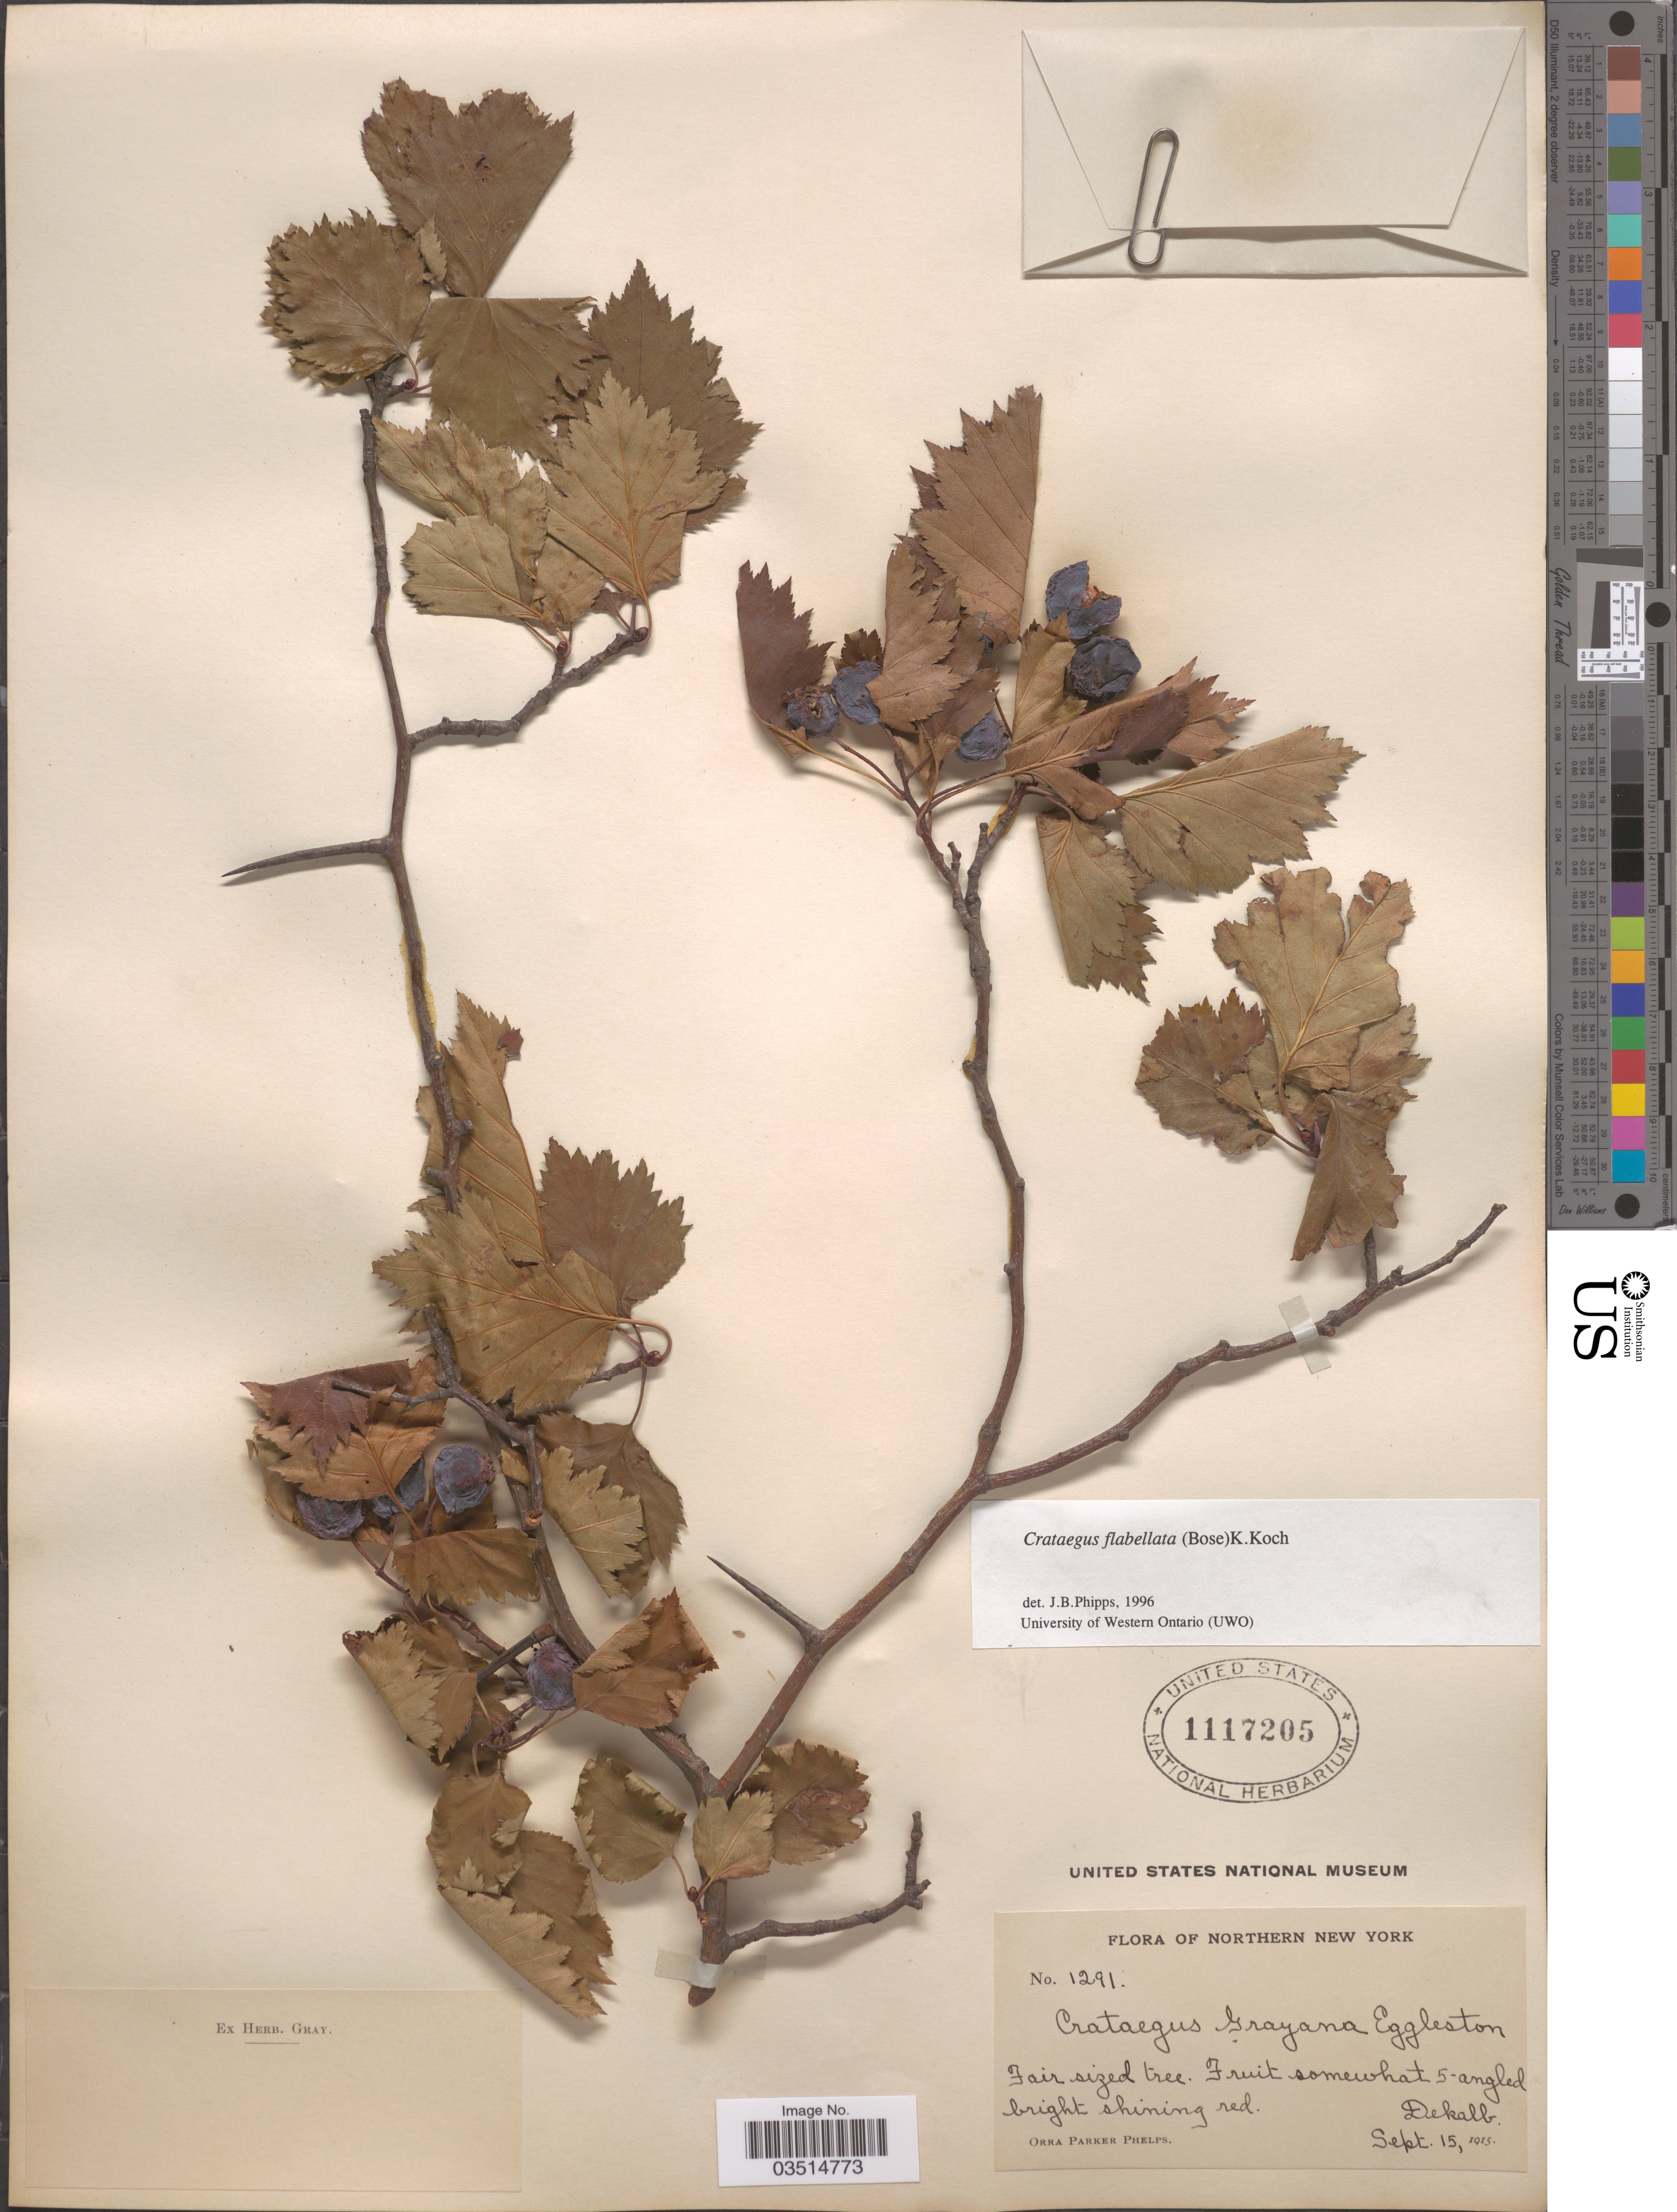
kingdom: Plantae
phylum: Tracheophyta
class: Magnoliopsida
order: Rosales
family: Rosaceae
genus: Crataegus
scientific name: Crataegus flabellata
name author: (Bosc) K. Koch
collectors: O. P. Phelps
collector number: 1291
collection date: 1915-09-15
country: United States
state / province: New York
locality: Northern New York. Dekalb.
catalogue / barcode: US 1117205